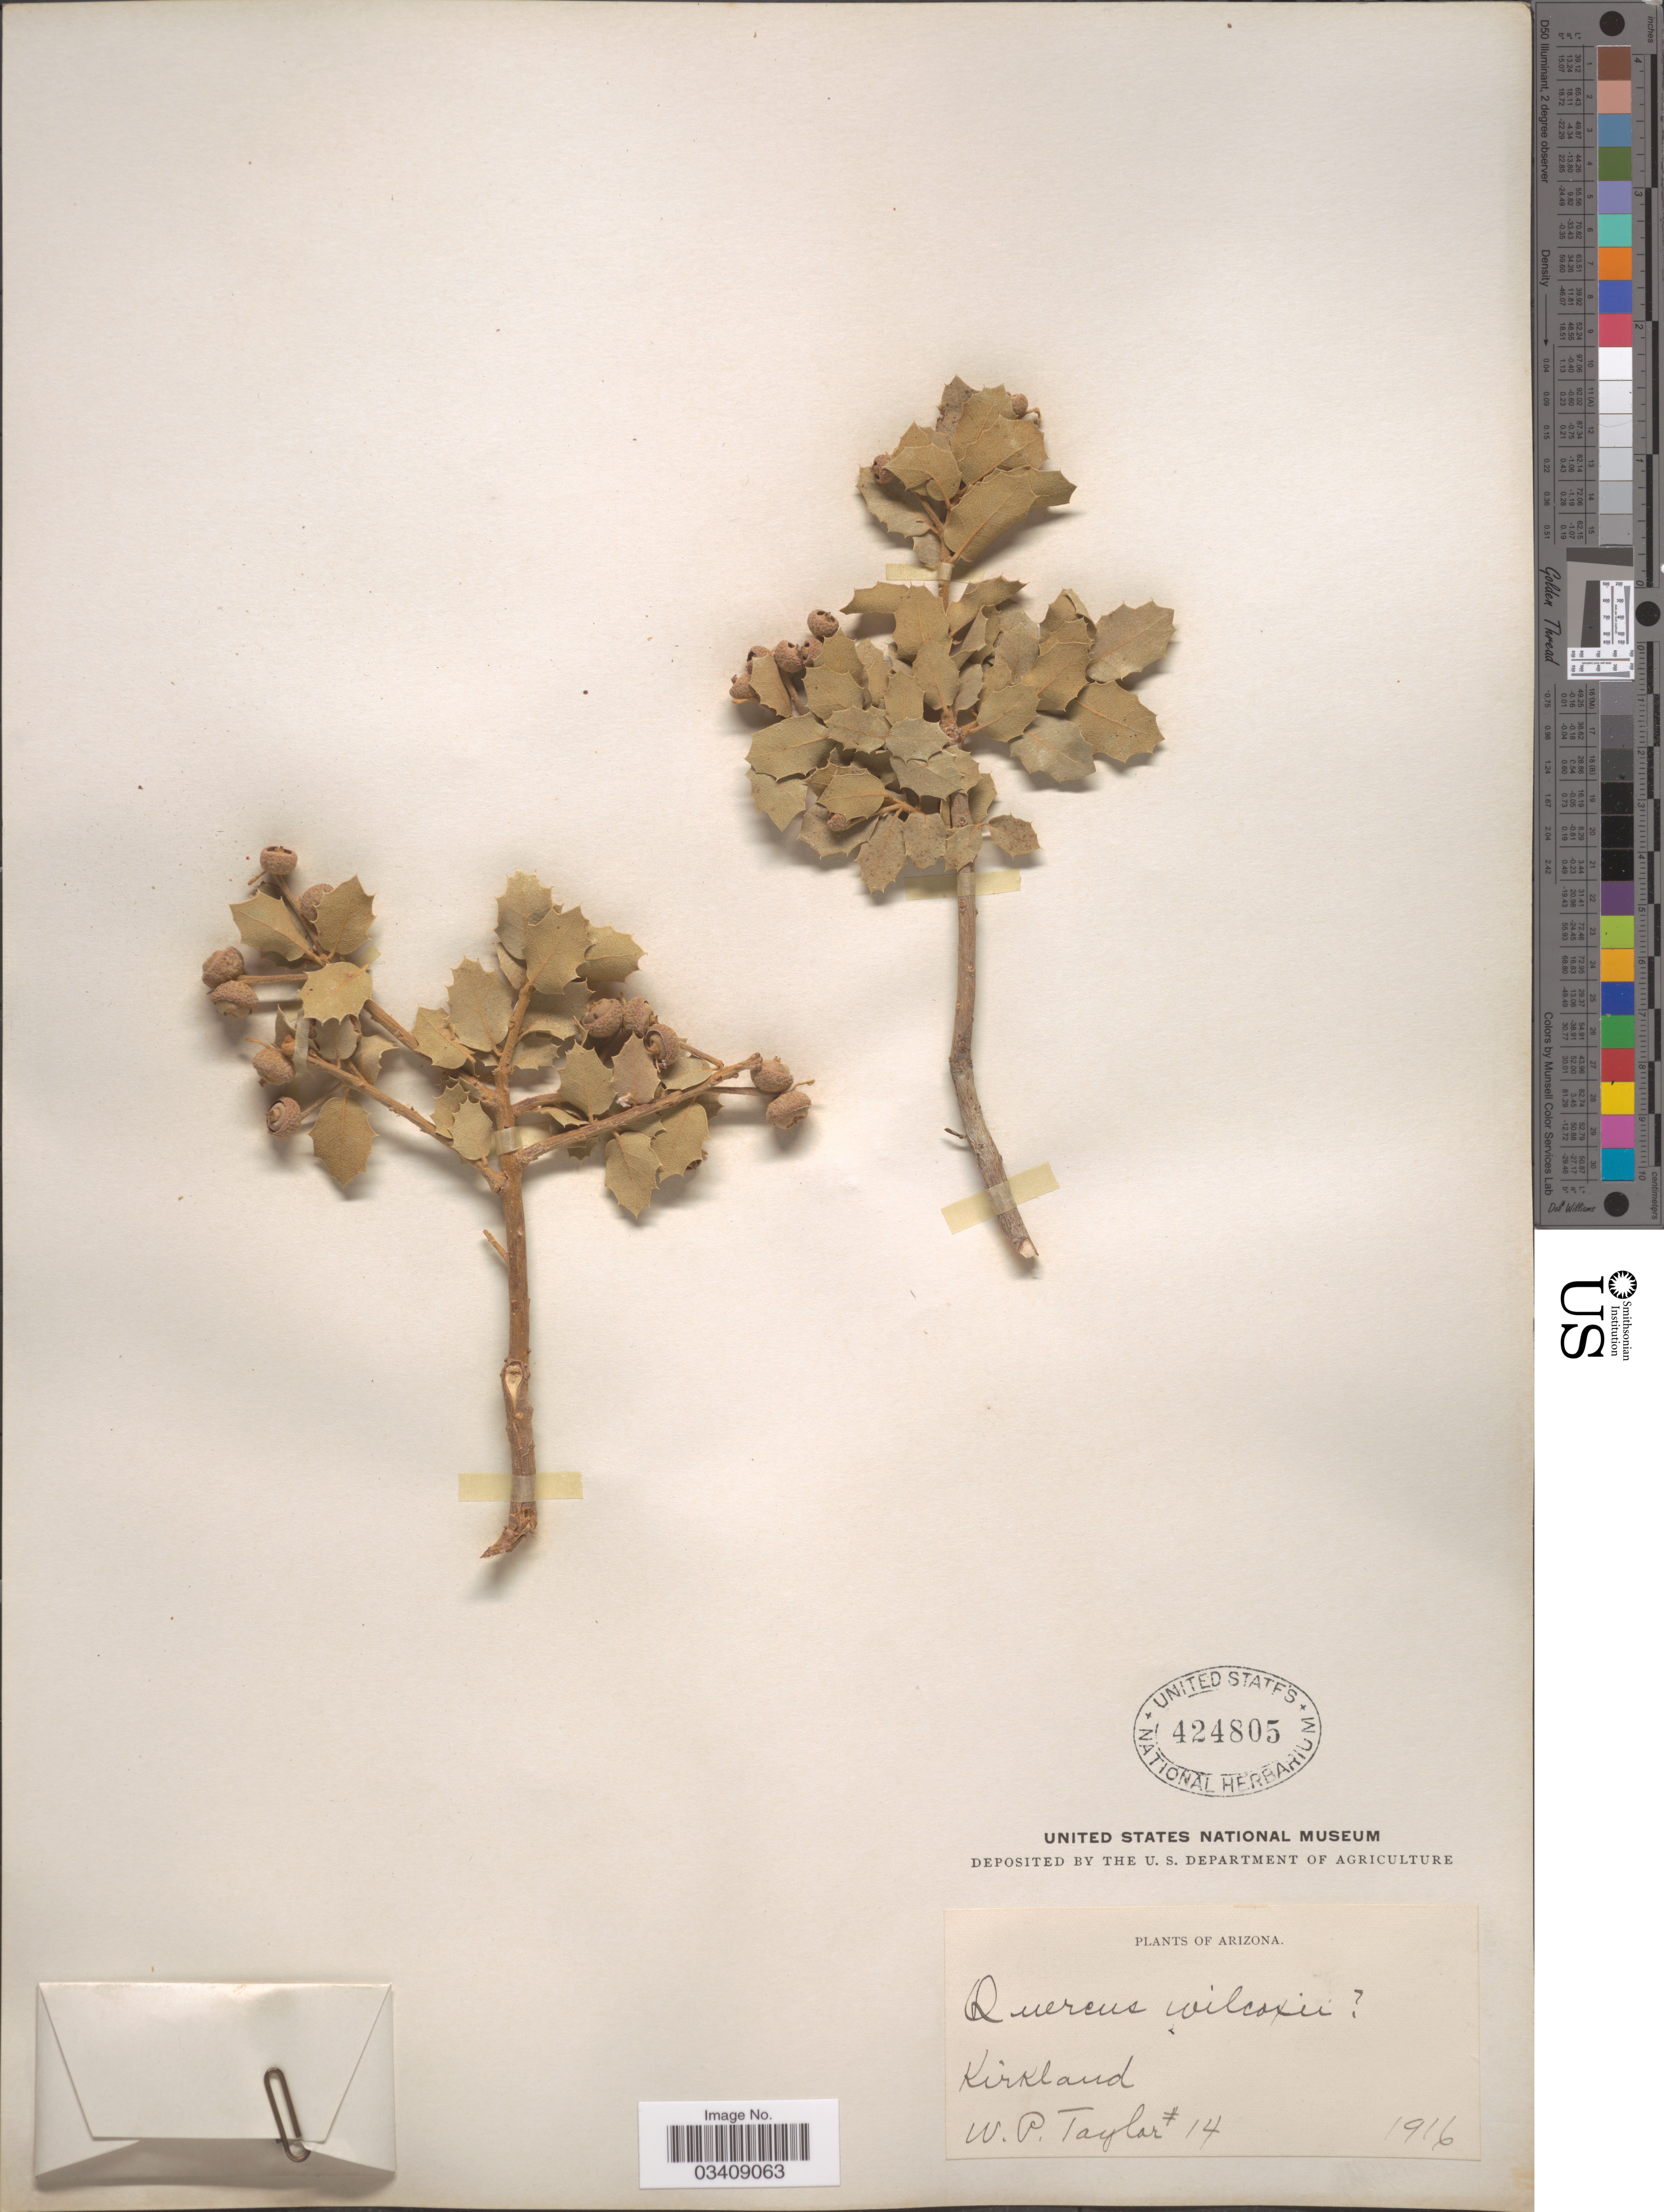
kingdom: Plantae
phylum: Tracheophyta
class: Magnoliopsida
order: Fagales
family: Fagaceae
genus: Quercus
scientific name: Quercus turbinella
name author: Greene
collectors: W. P. Taylor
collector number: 14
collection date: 1916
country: United States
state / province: Arizona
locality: Kirkland.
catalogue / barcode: US 424805